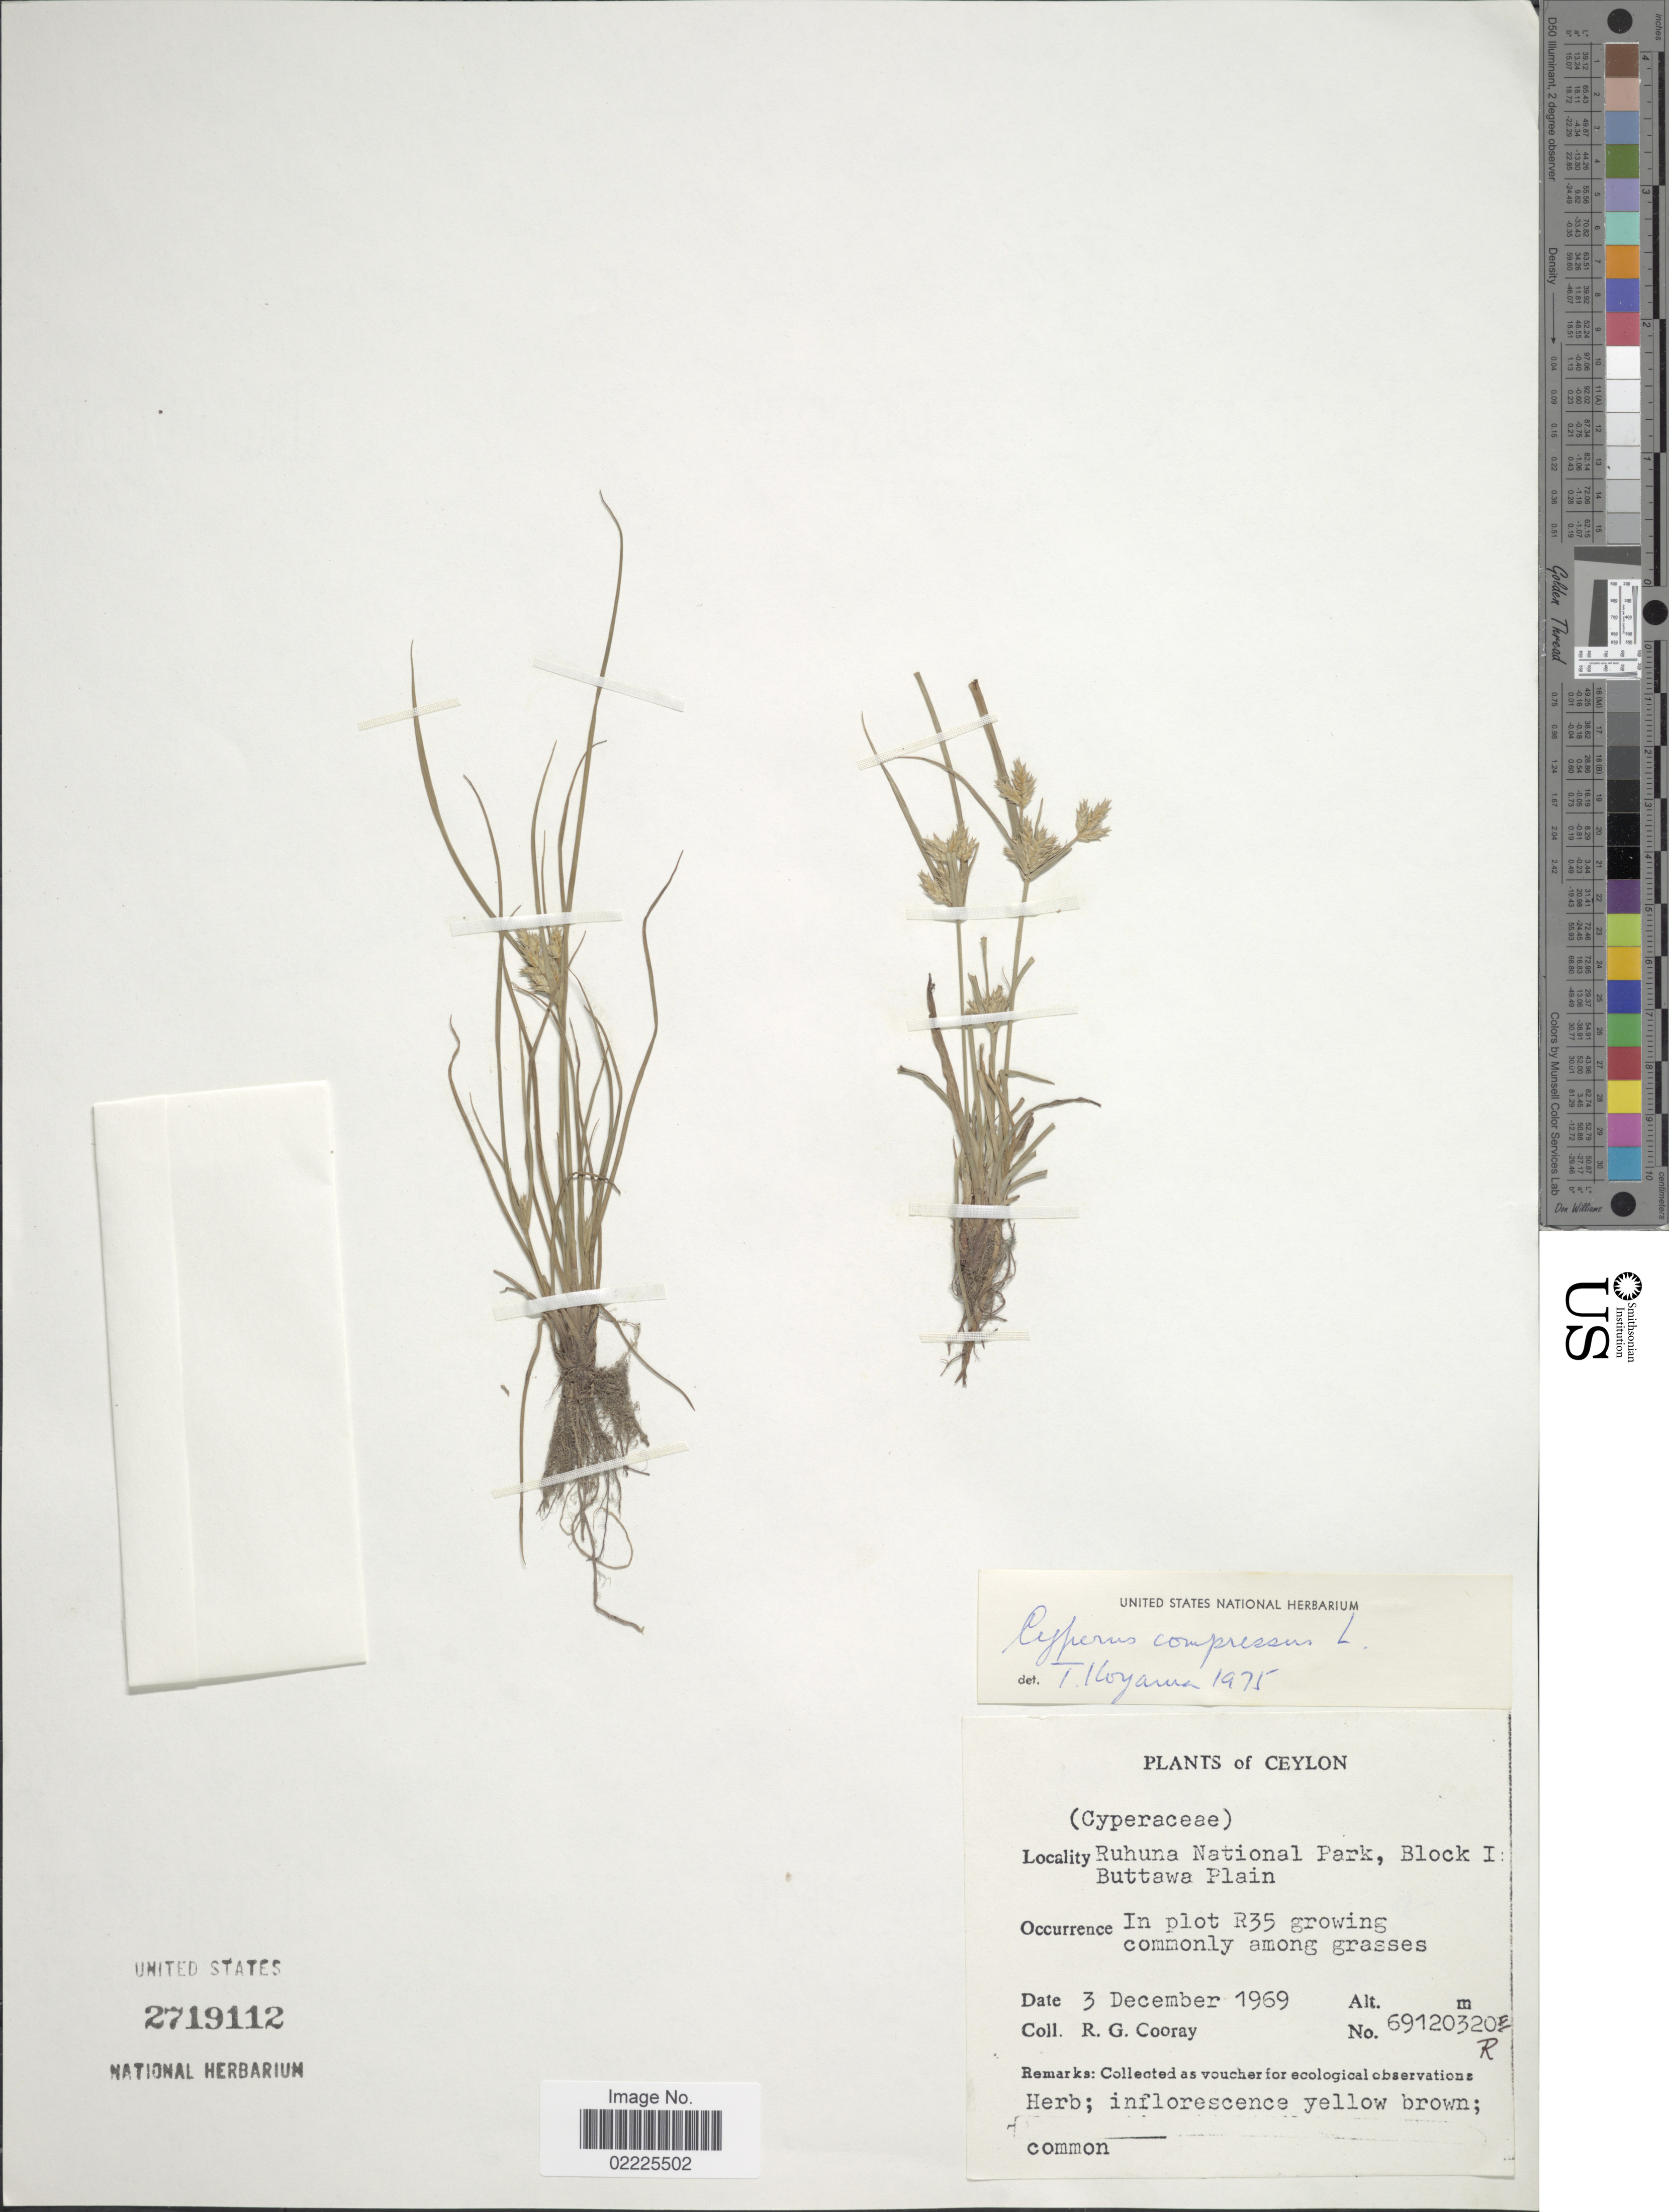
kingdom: Plantae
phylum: Tracheophyta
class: Liliopsida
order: Poales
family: Cyperaceae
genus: Cyperus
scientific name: Cyperus compressus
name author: L.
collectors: R. Cooray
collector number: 69120320R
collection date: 1969-12-03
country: Sri Lanka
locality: Ceylon, Ruhuna National Park, Block I: Buttawa Plain, In plot R35 growing commonly among grasses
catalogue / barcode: US 2719112